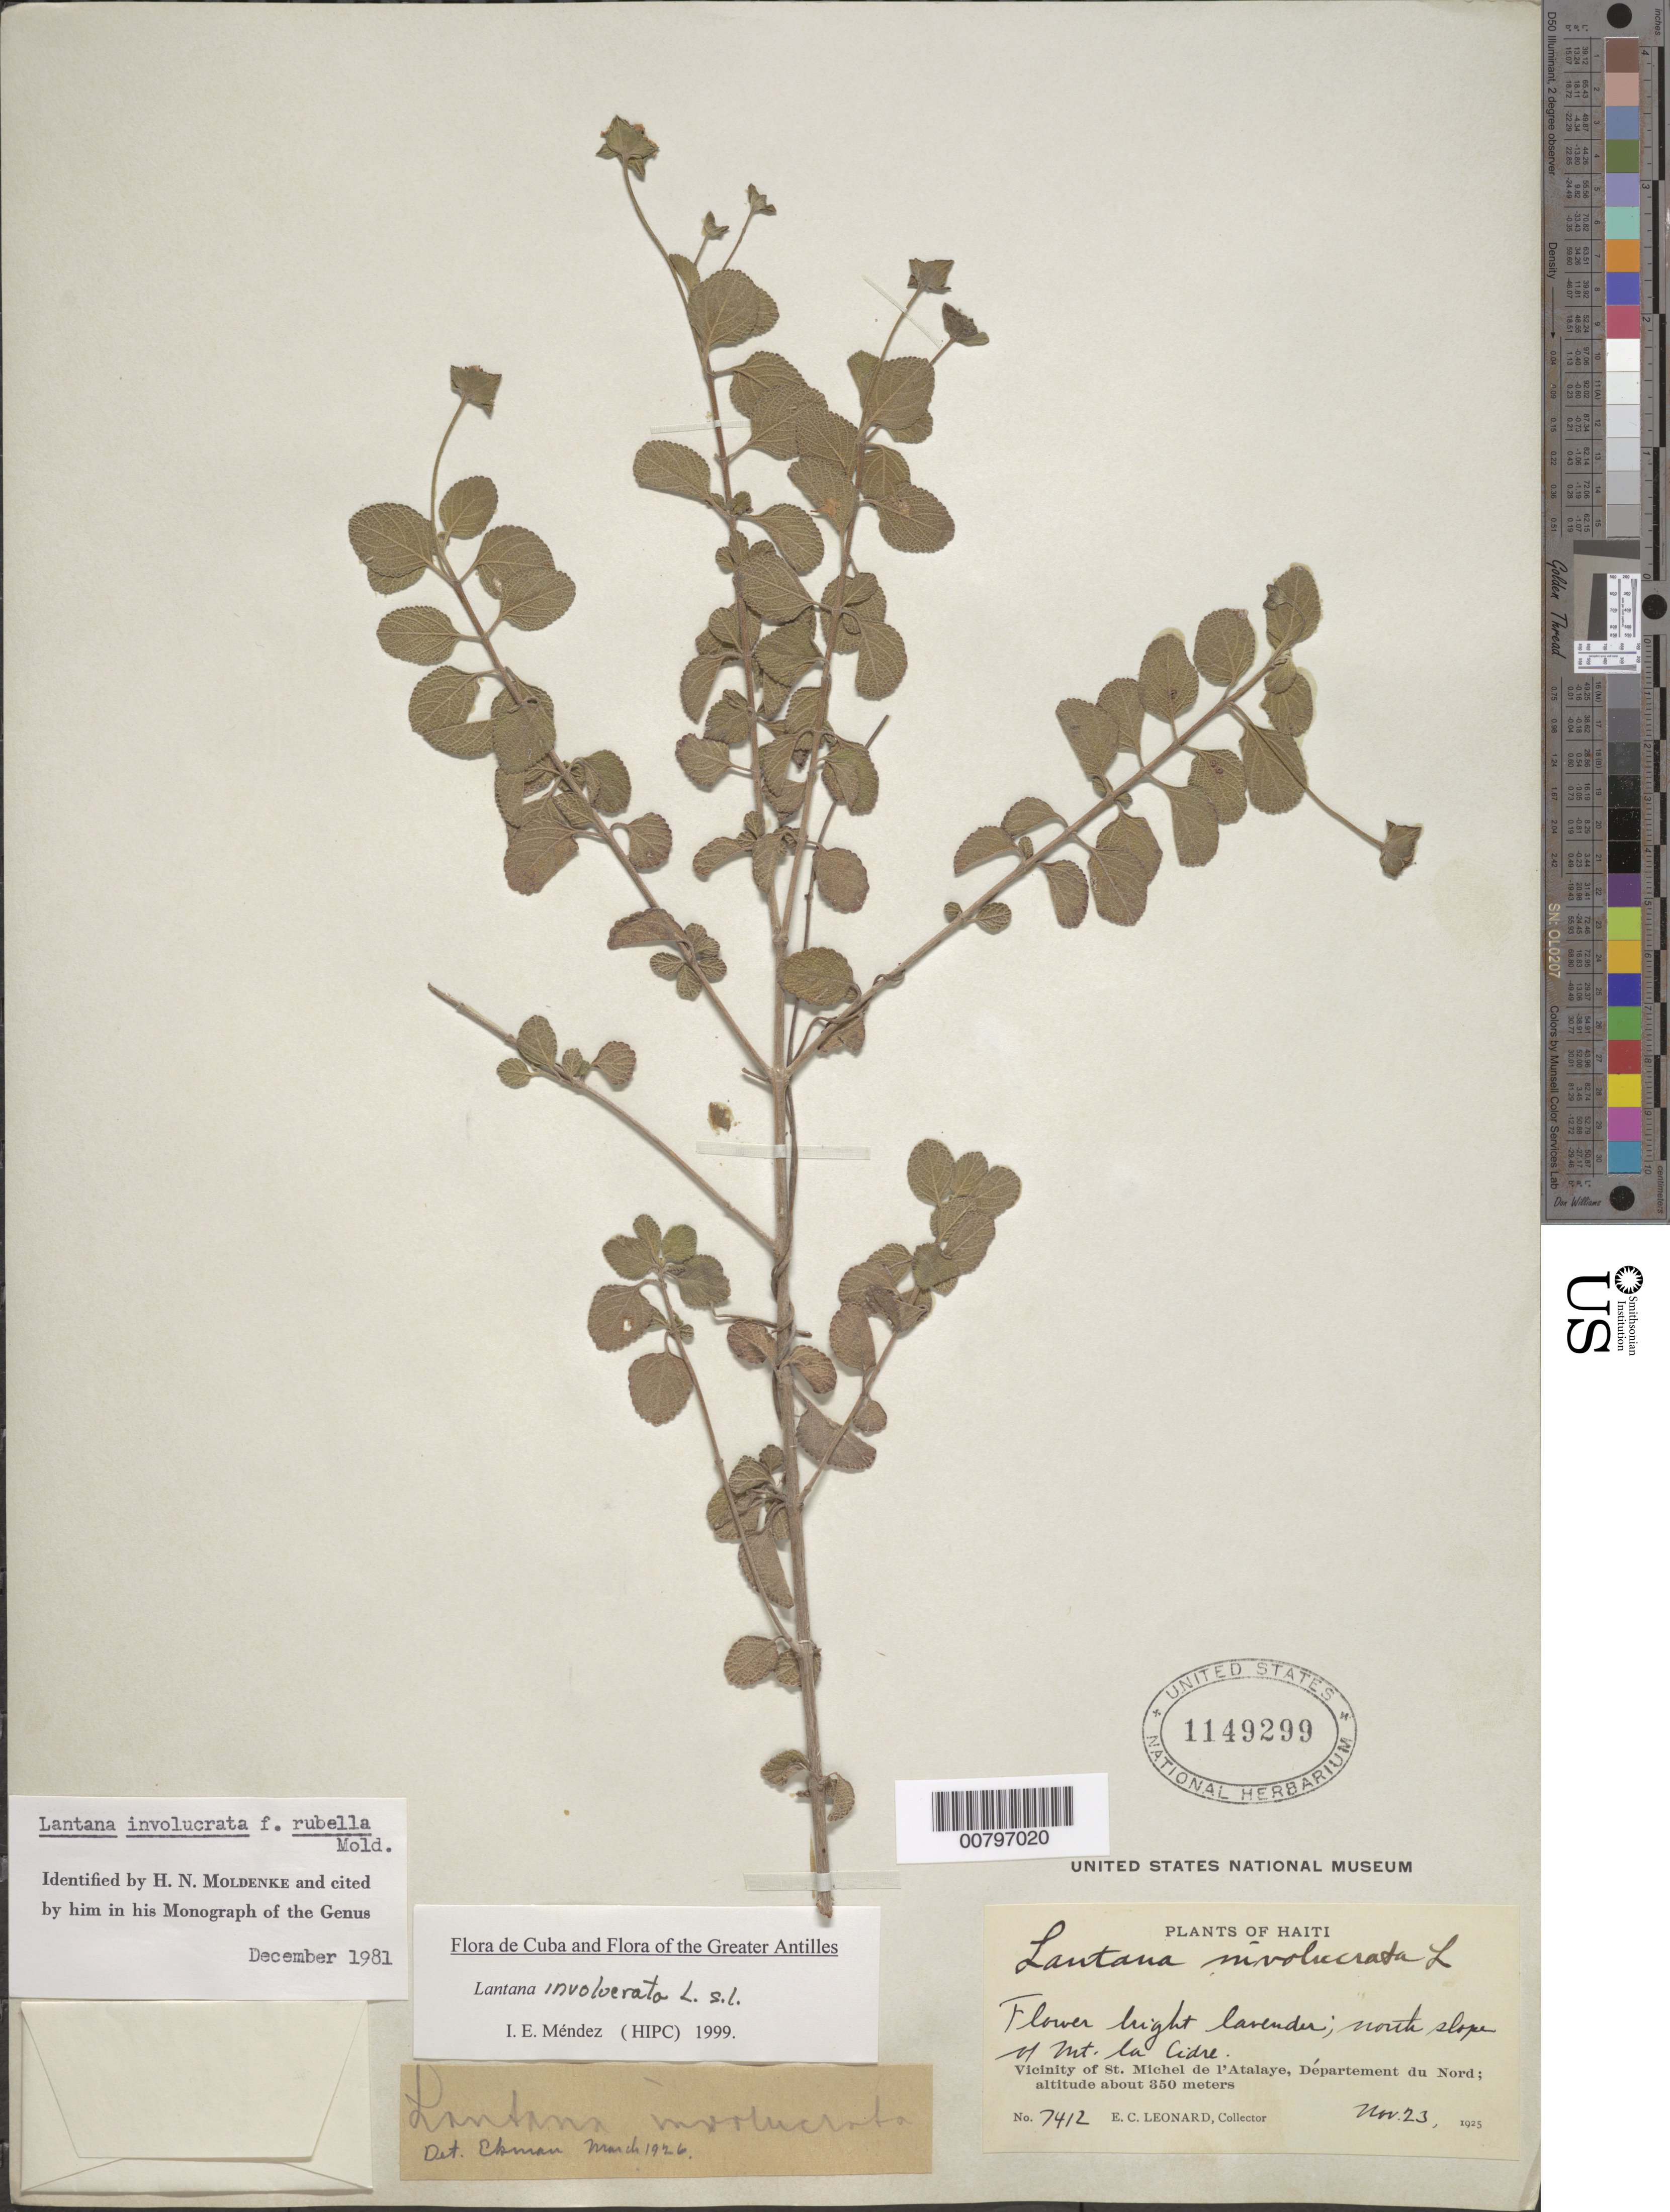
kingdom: Plantae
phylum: Tracheophyta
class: Magnoliopsida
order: Lamiales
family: Verbenaceae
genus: Lantana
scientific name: Lantana involucrata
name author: L.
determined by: Méndez, Isidro E., (HIPC)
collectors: E. C. Leonard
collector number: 7412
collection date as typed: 23 Nov 1925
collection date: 1925-11-23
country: Haiti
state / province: Artibonite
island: Hispaniola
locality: Vicinity of St. Michel de L'Atalaye, N slope of Mt la Cidre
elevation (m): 350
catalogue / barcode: US 1149299